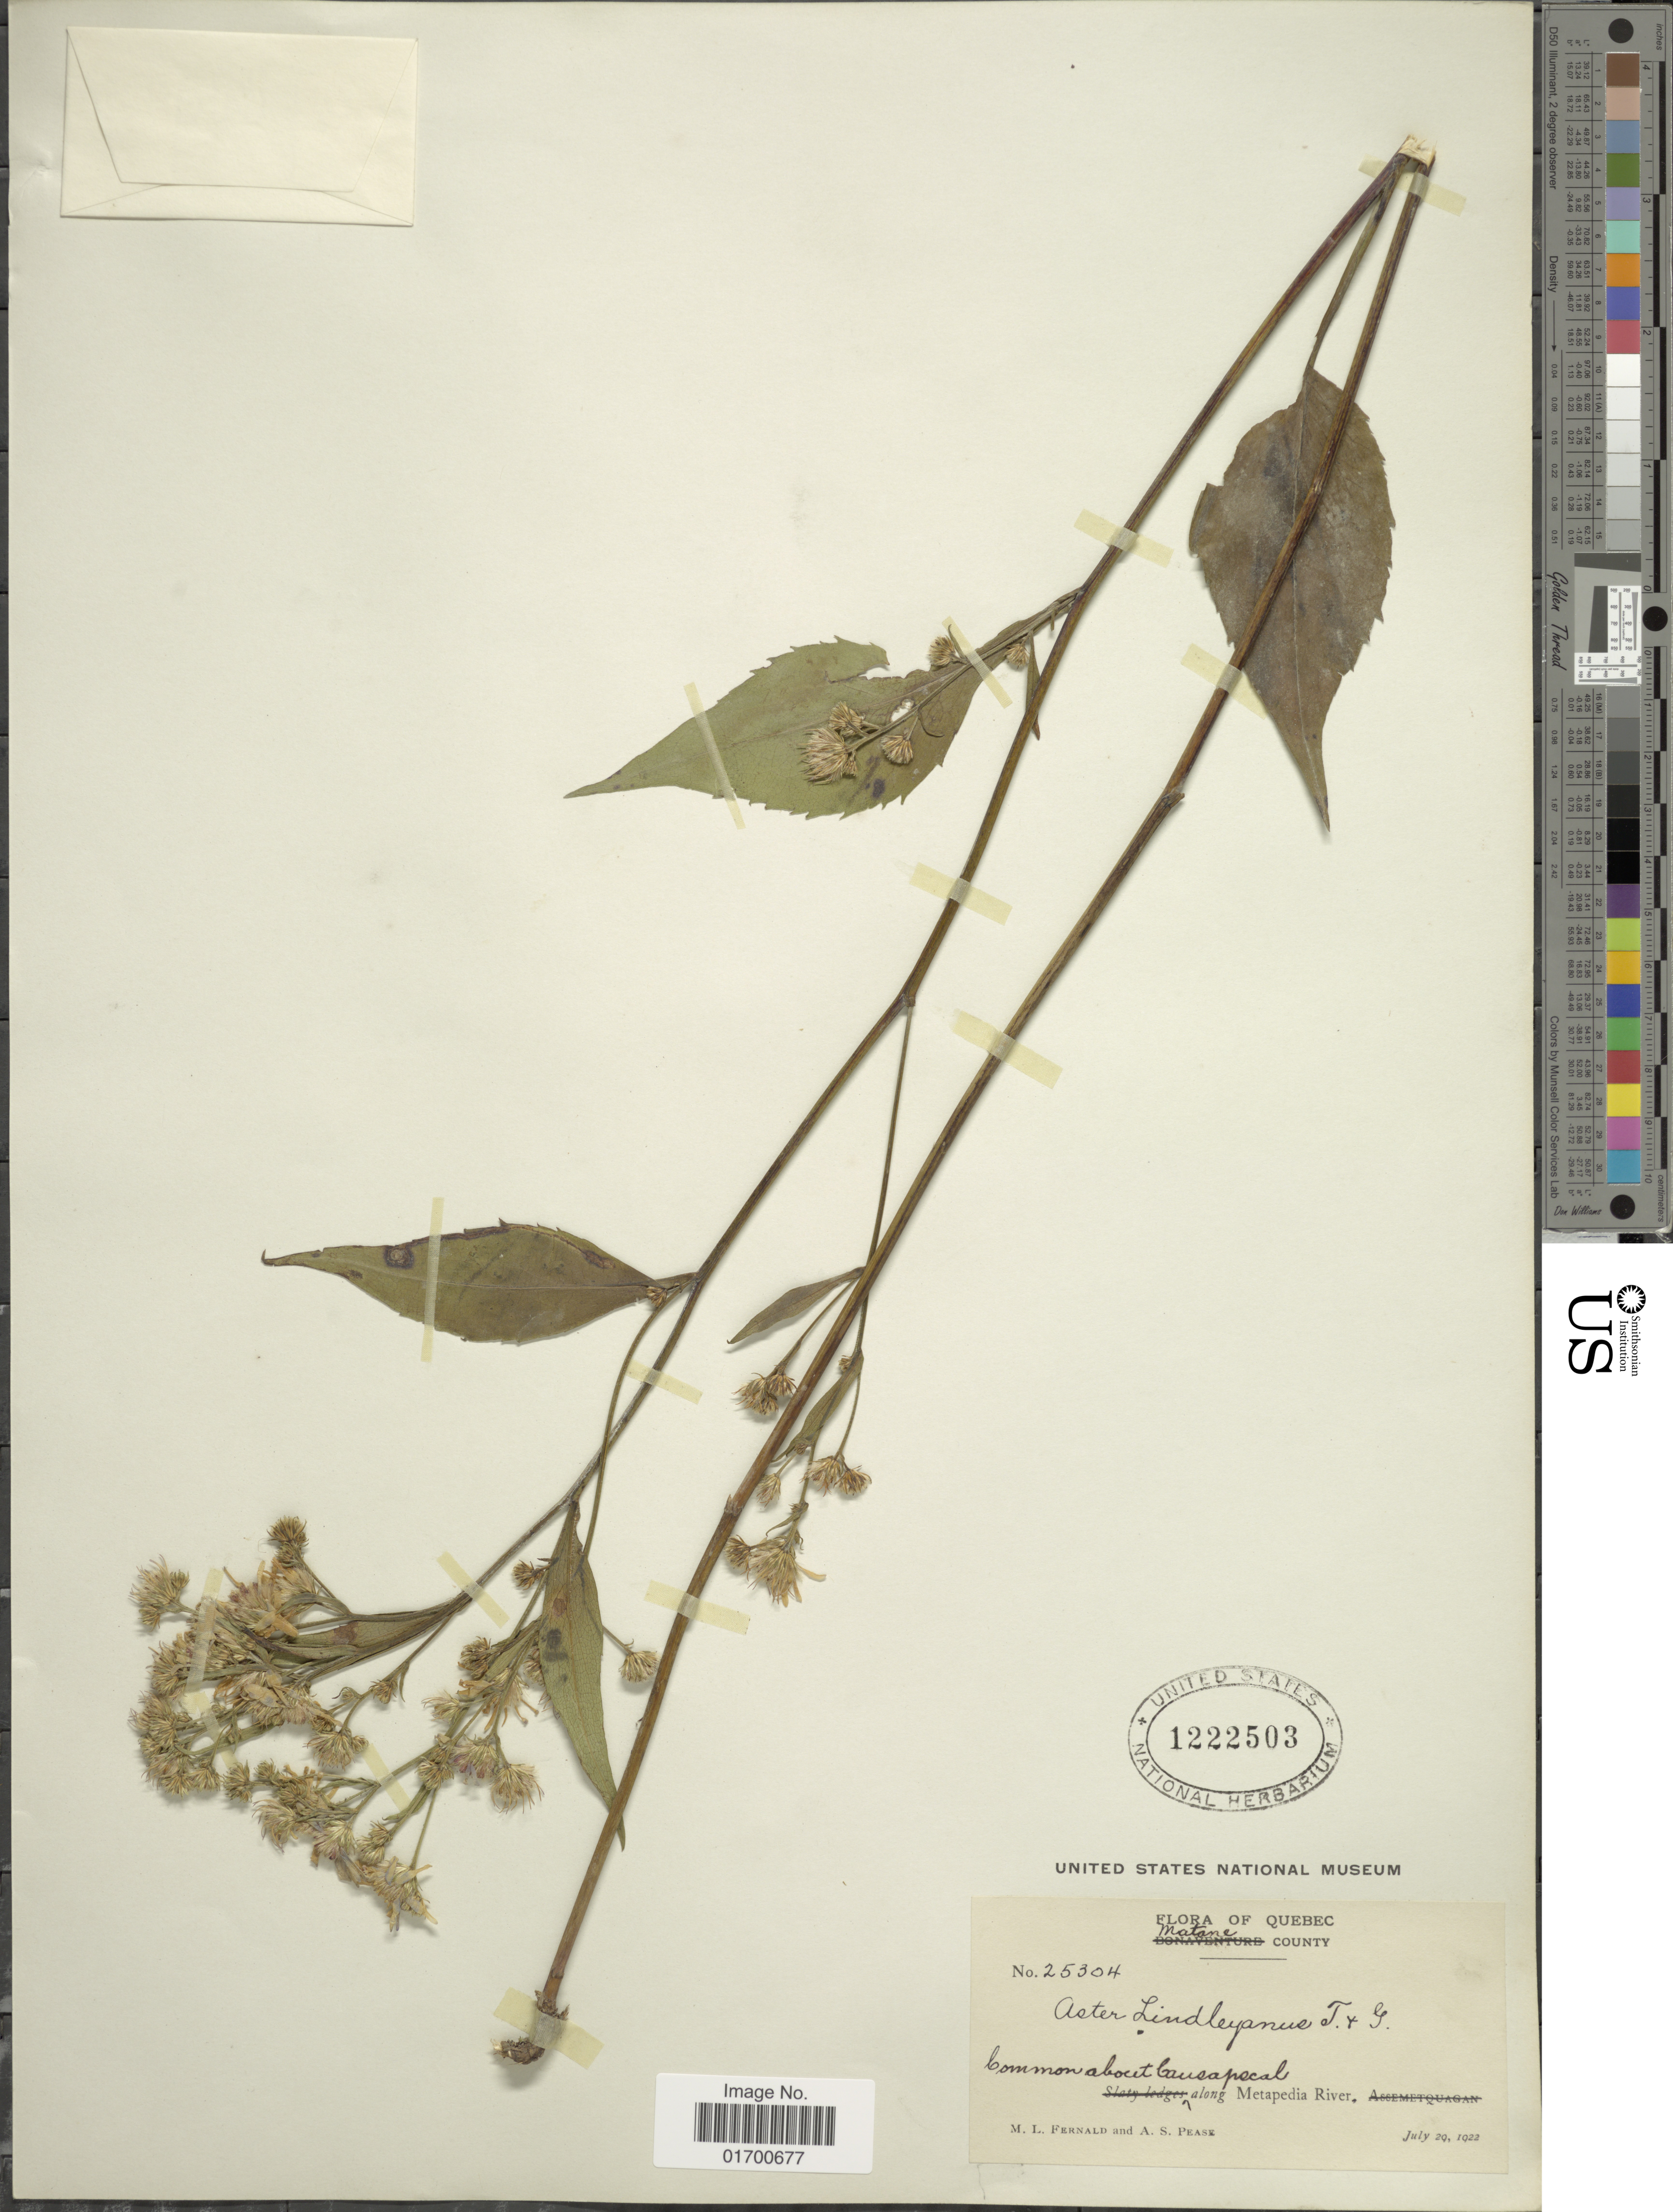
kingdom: Plantae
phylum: Tracheophyta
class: Magnoliopsida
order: Asterales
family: Asteraceae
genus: Symphyotrichum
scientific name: Symphyotrichum ciliolatum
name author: (Lindl.) Á. Löve & D. Löve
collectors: M. L. Fernald & A. S. Pease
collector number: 25304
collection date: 1922-07-29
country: Canada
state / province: Quebec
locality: Matane County, Common about Causapscal, along Metapedia River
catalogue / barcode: US 1222503